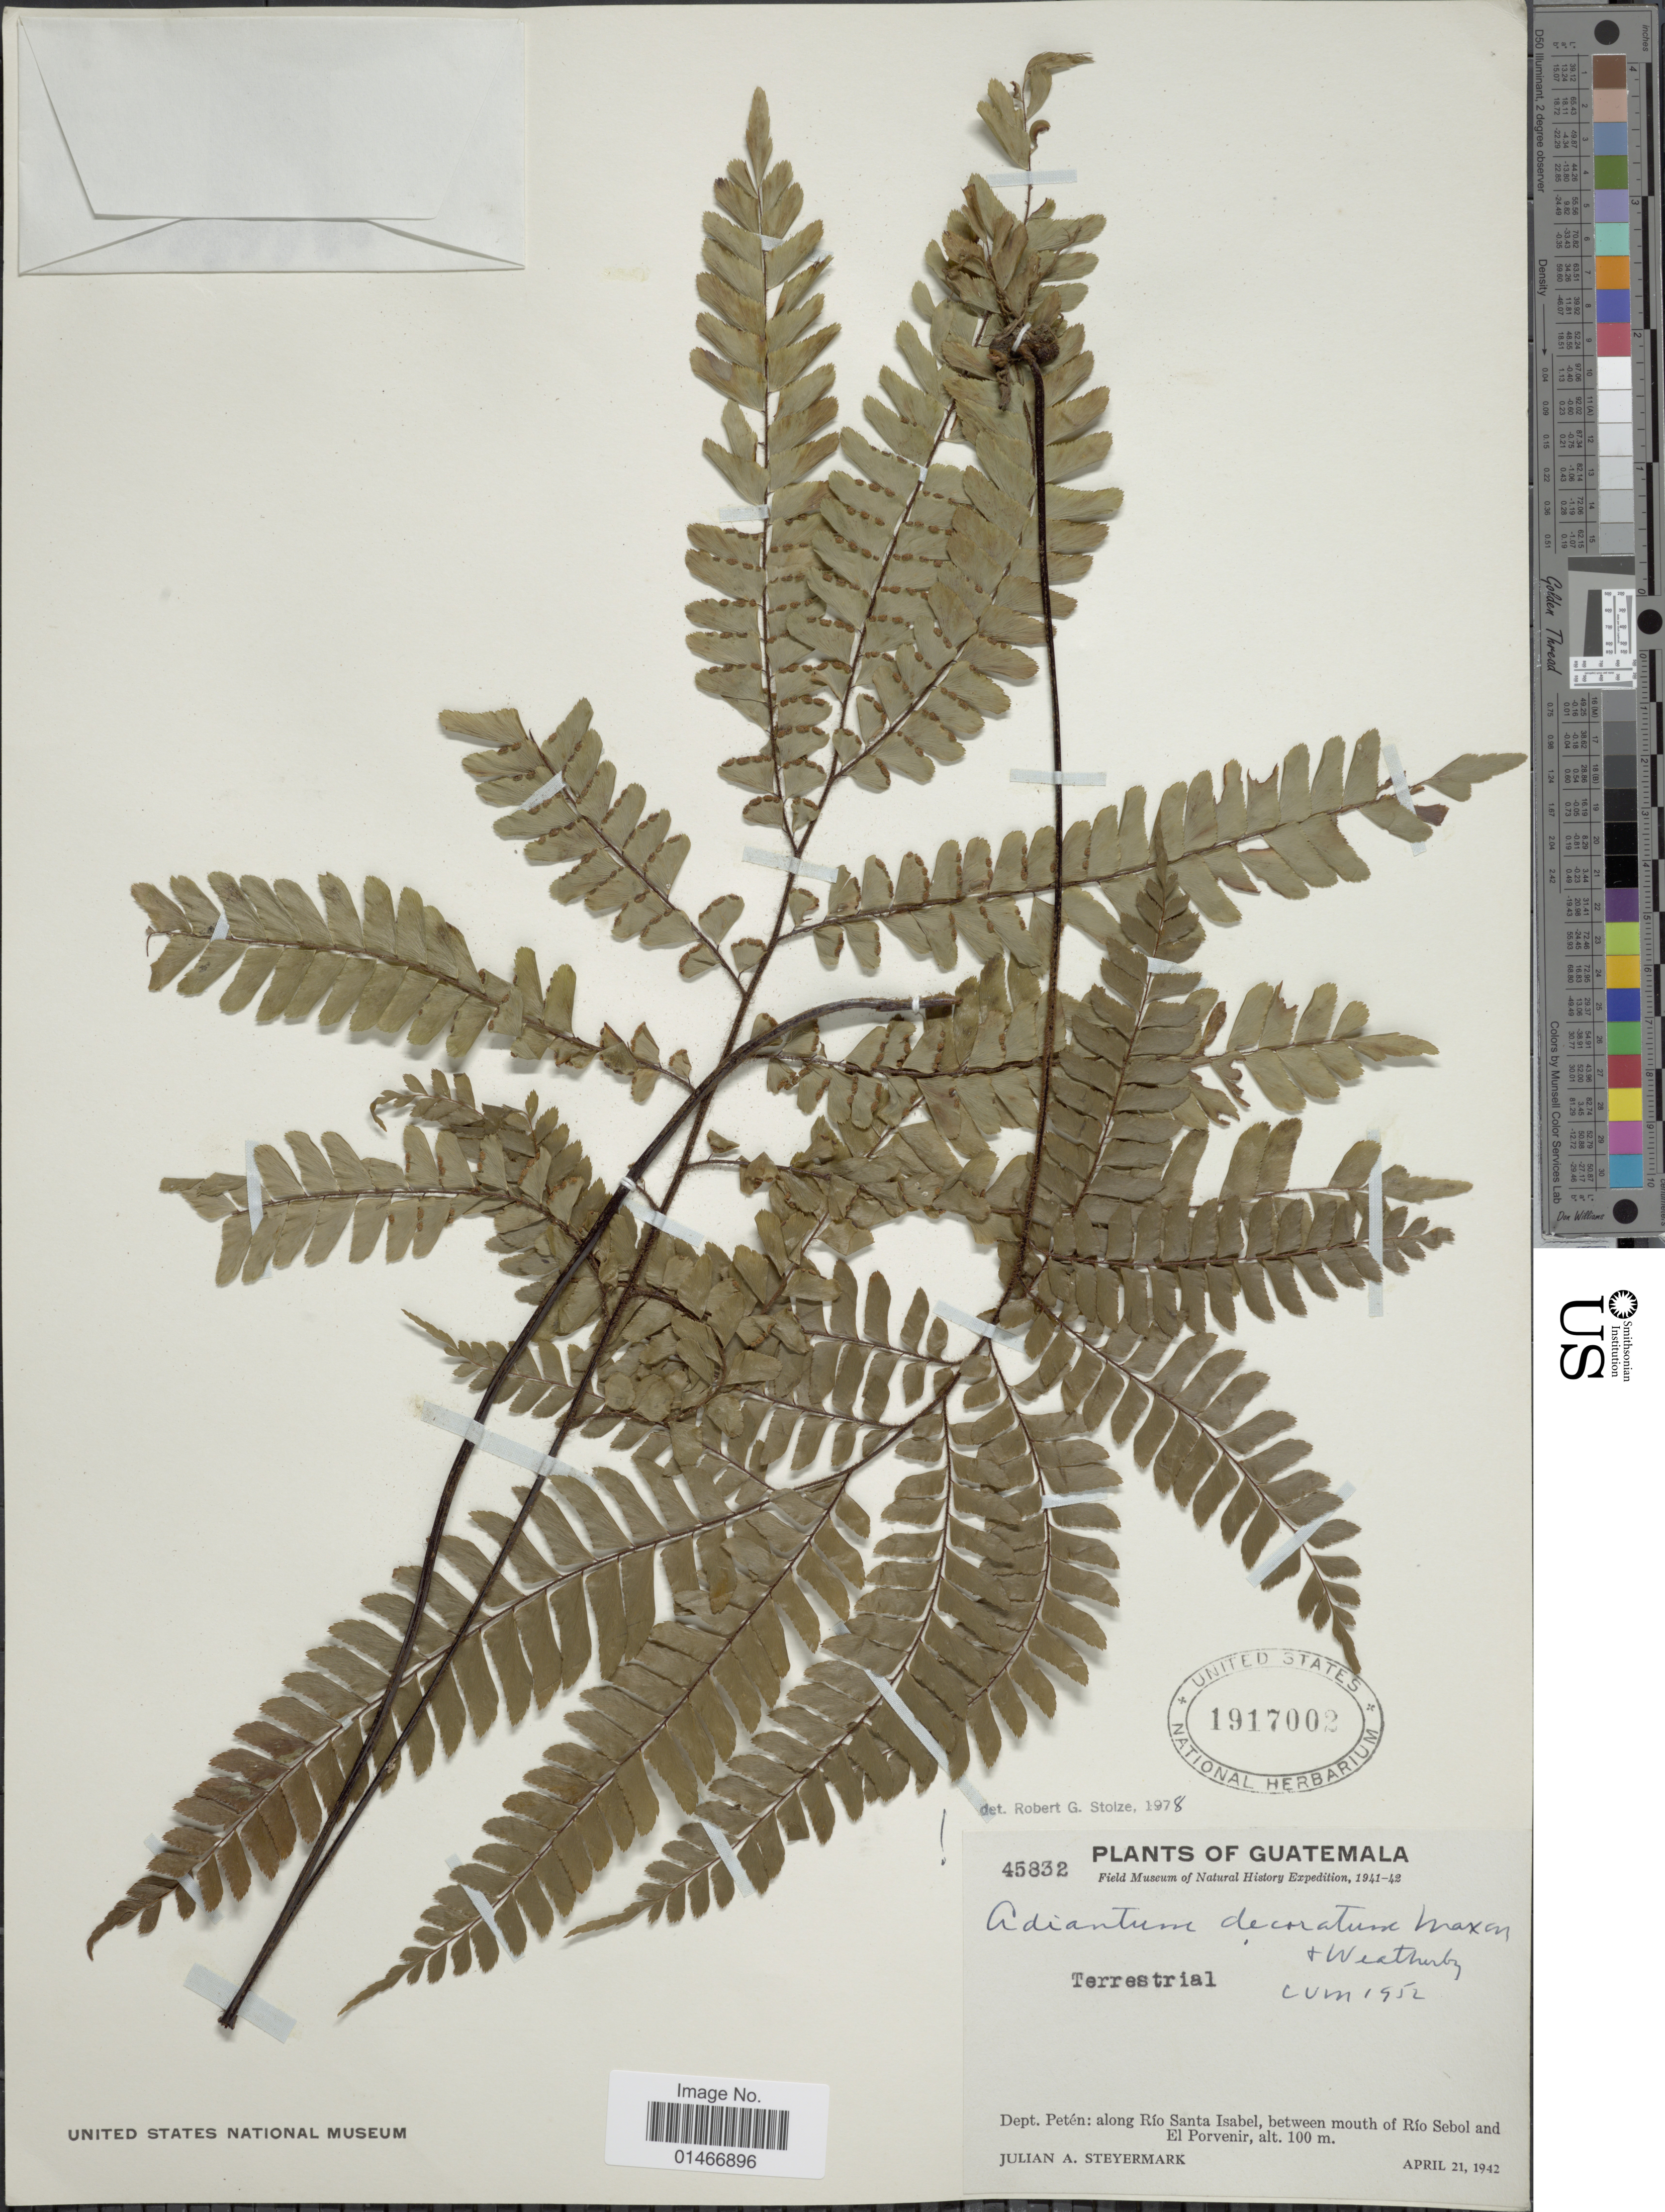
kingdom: Plantae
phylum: Tracheophyta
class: Polypodiopsida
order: Polypodiales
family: Pteridaceae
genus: Adiantum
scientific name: Adiantum decoratum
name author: Maxon & Weath.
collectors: J. Steyermark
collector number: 45832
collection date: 1942-04-21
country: Guatemala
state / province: El Petén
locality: Dept. Peten: along Rio Santa Isabel, between mouth of Rio Sebol and El Porvenir.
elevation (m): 100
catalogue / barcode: US 1917002